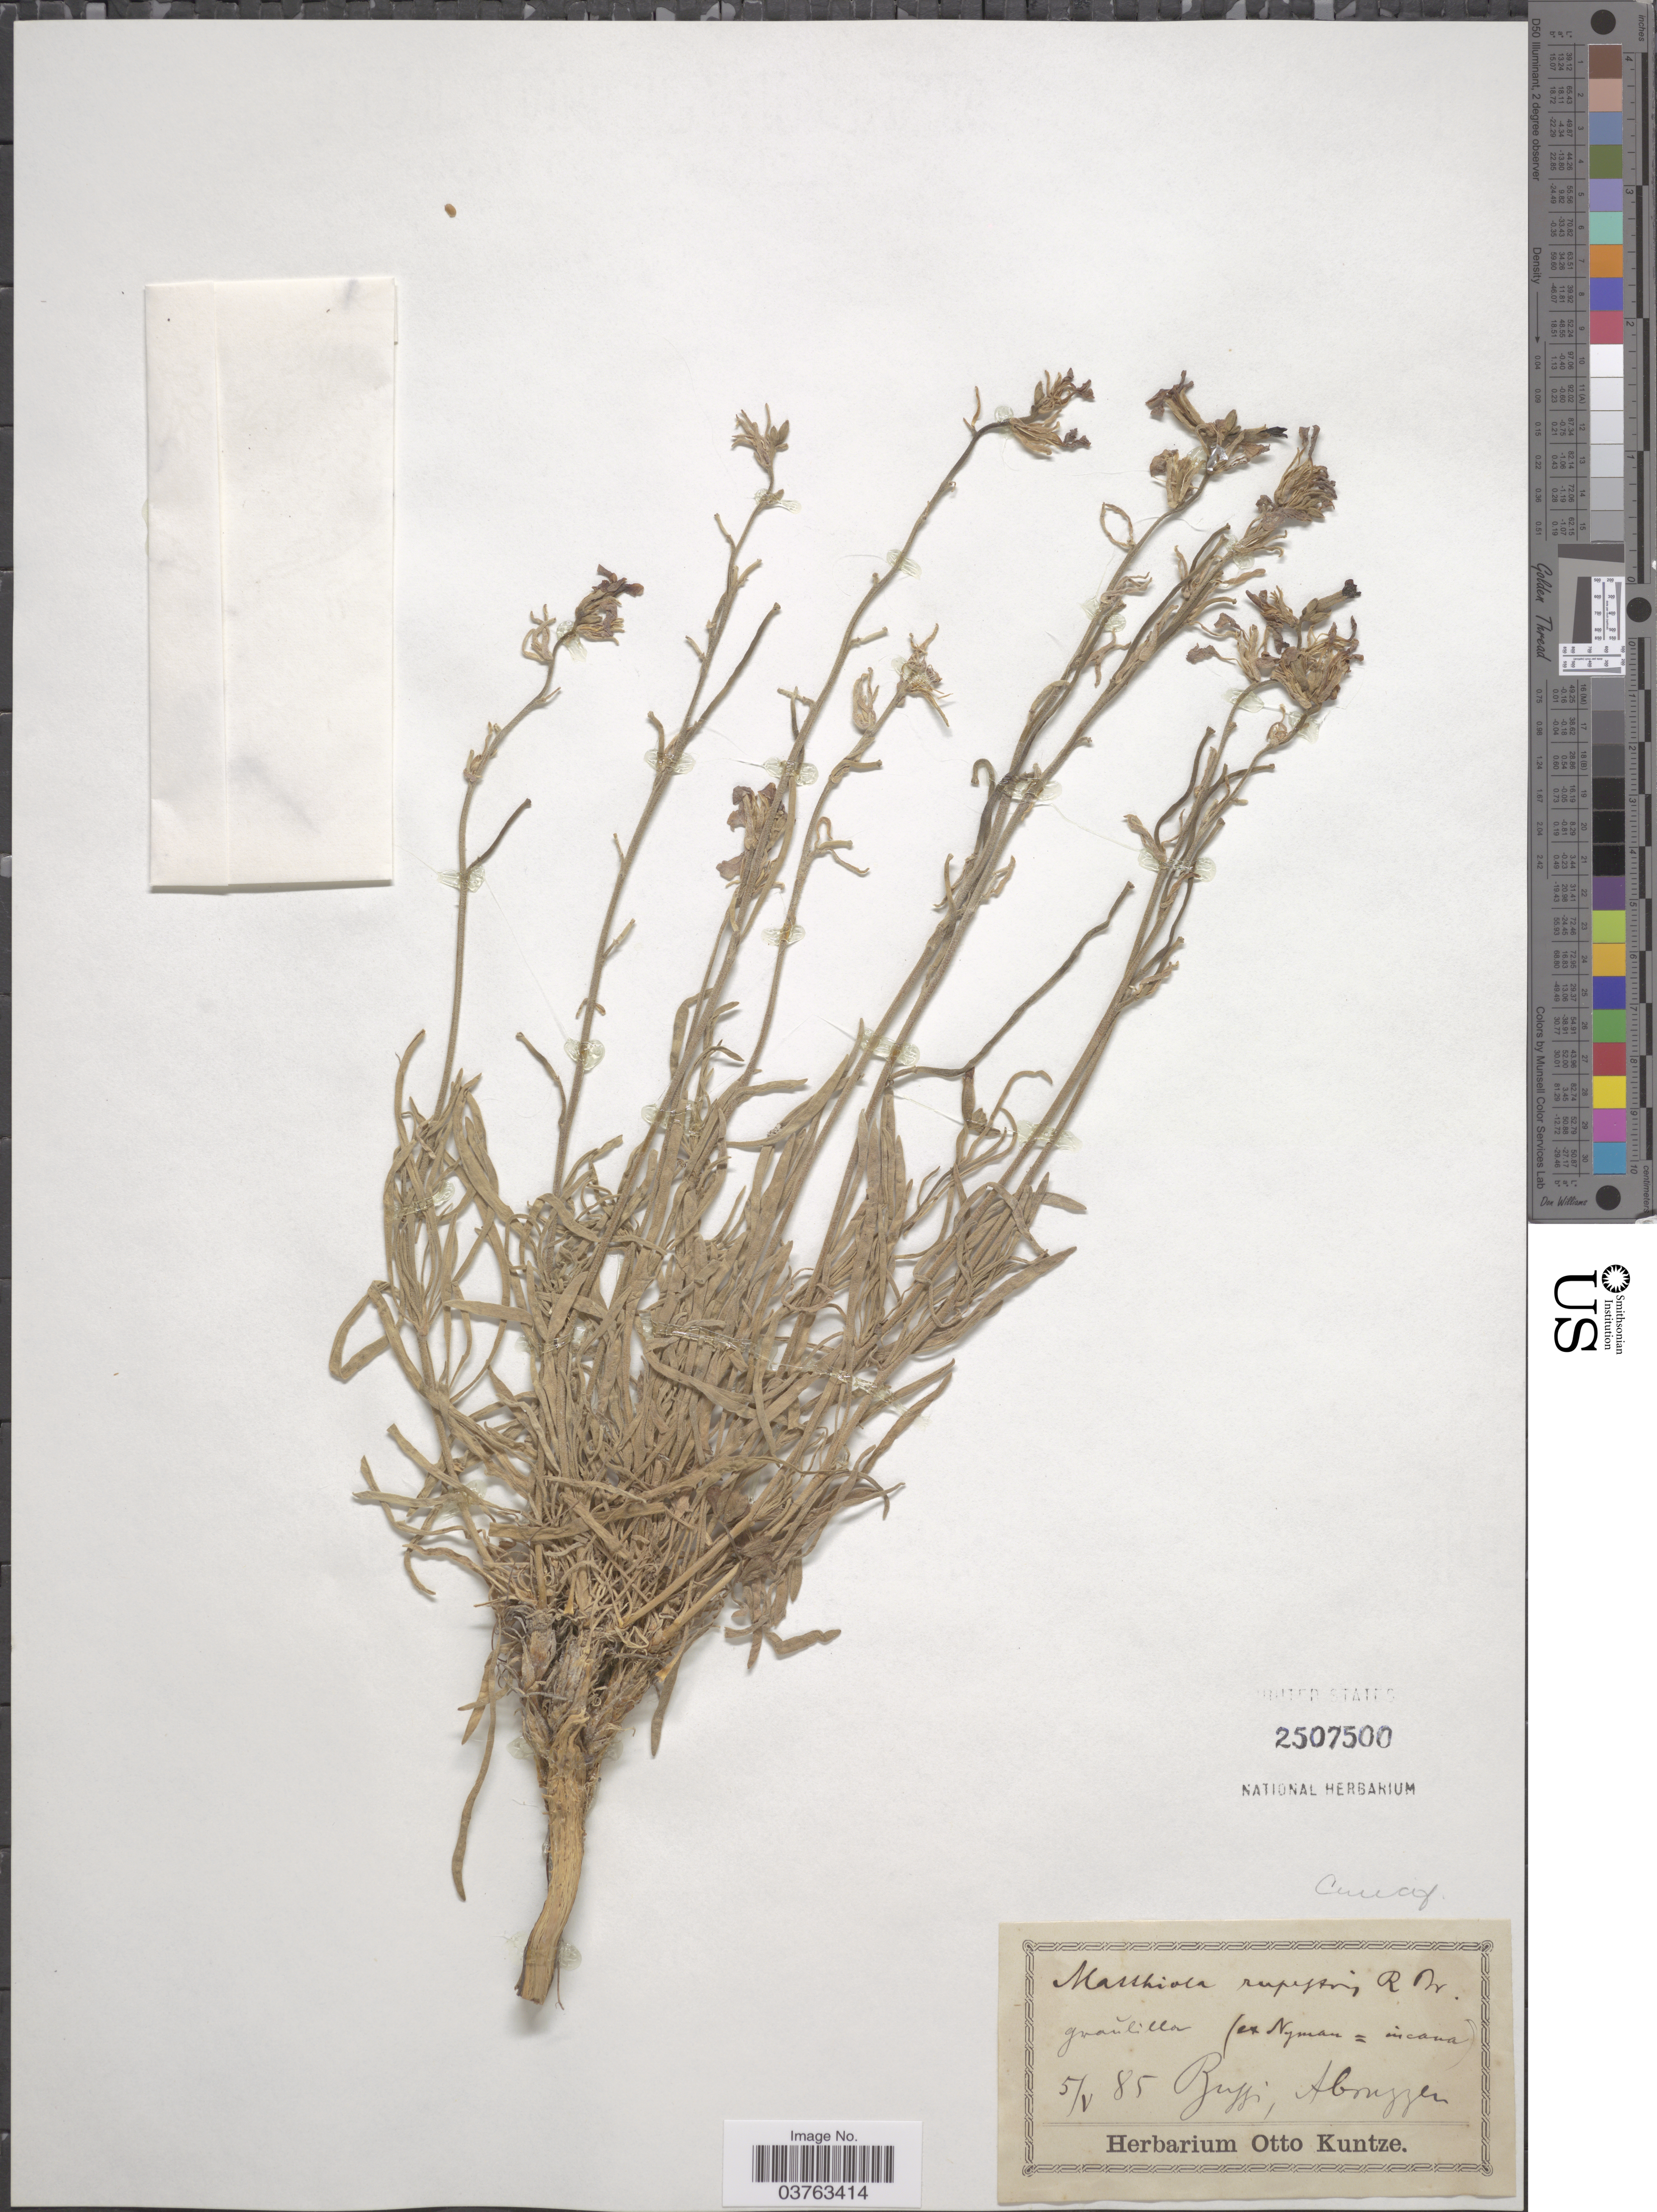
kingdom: Plantae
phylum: Tracheophyta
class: Magnoliopsida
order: Brassicales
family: Brassicaceae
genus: Matthiola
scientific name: Matthiola rupestris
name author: (Bonpl.) DC.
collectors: ex herb. Otto Kuntze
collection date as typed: Transcribed d/m/y: 5/5/85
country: Italy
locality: Ruffi, Abruzzen.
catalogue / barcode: US 2507500